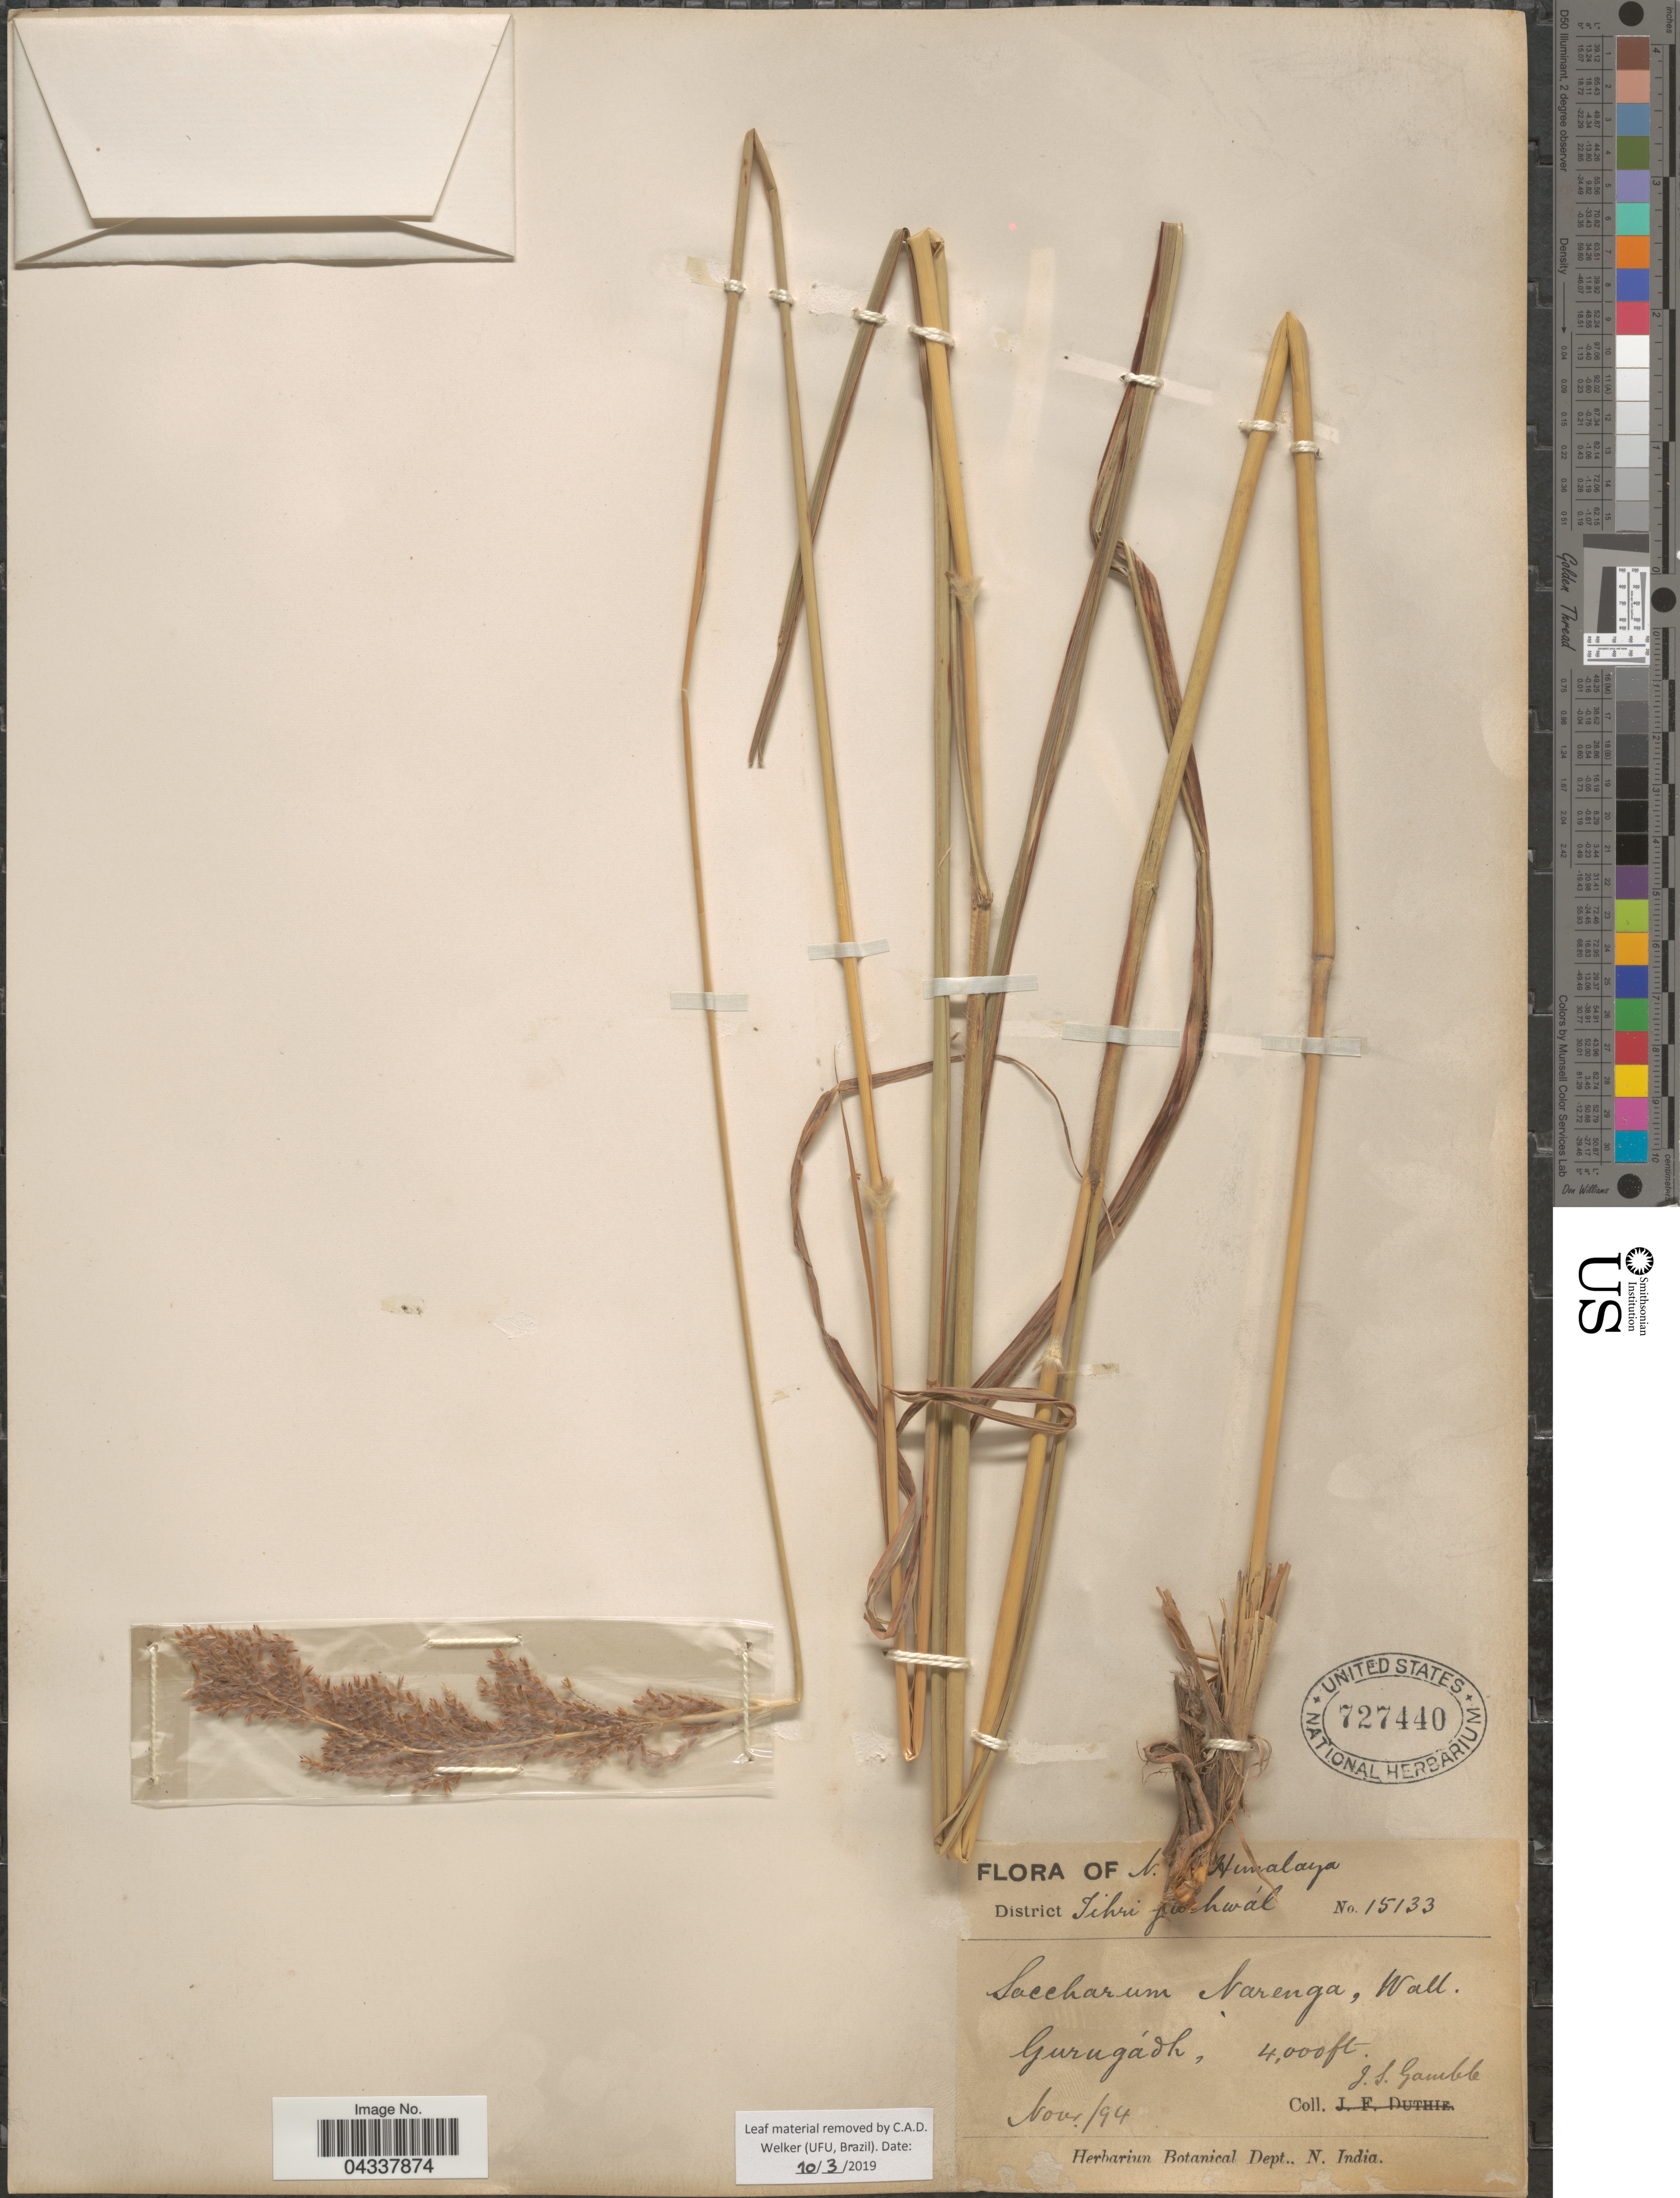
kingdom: Plantae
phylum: Tracheophyta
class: Liliopsida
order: Poales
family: Poaceae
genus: Narenga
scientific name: Narenga porphyrocoma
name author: (Hance) Bor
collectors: J. S. Gamble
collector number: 15133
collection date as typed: Transcribed d/m/y: /11/94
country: India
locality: N. [illegible text] Himalaya. District Tihri [illegible text]hwál. Gurugádh.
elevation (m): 1219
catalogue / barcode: US 727440